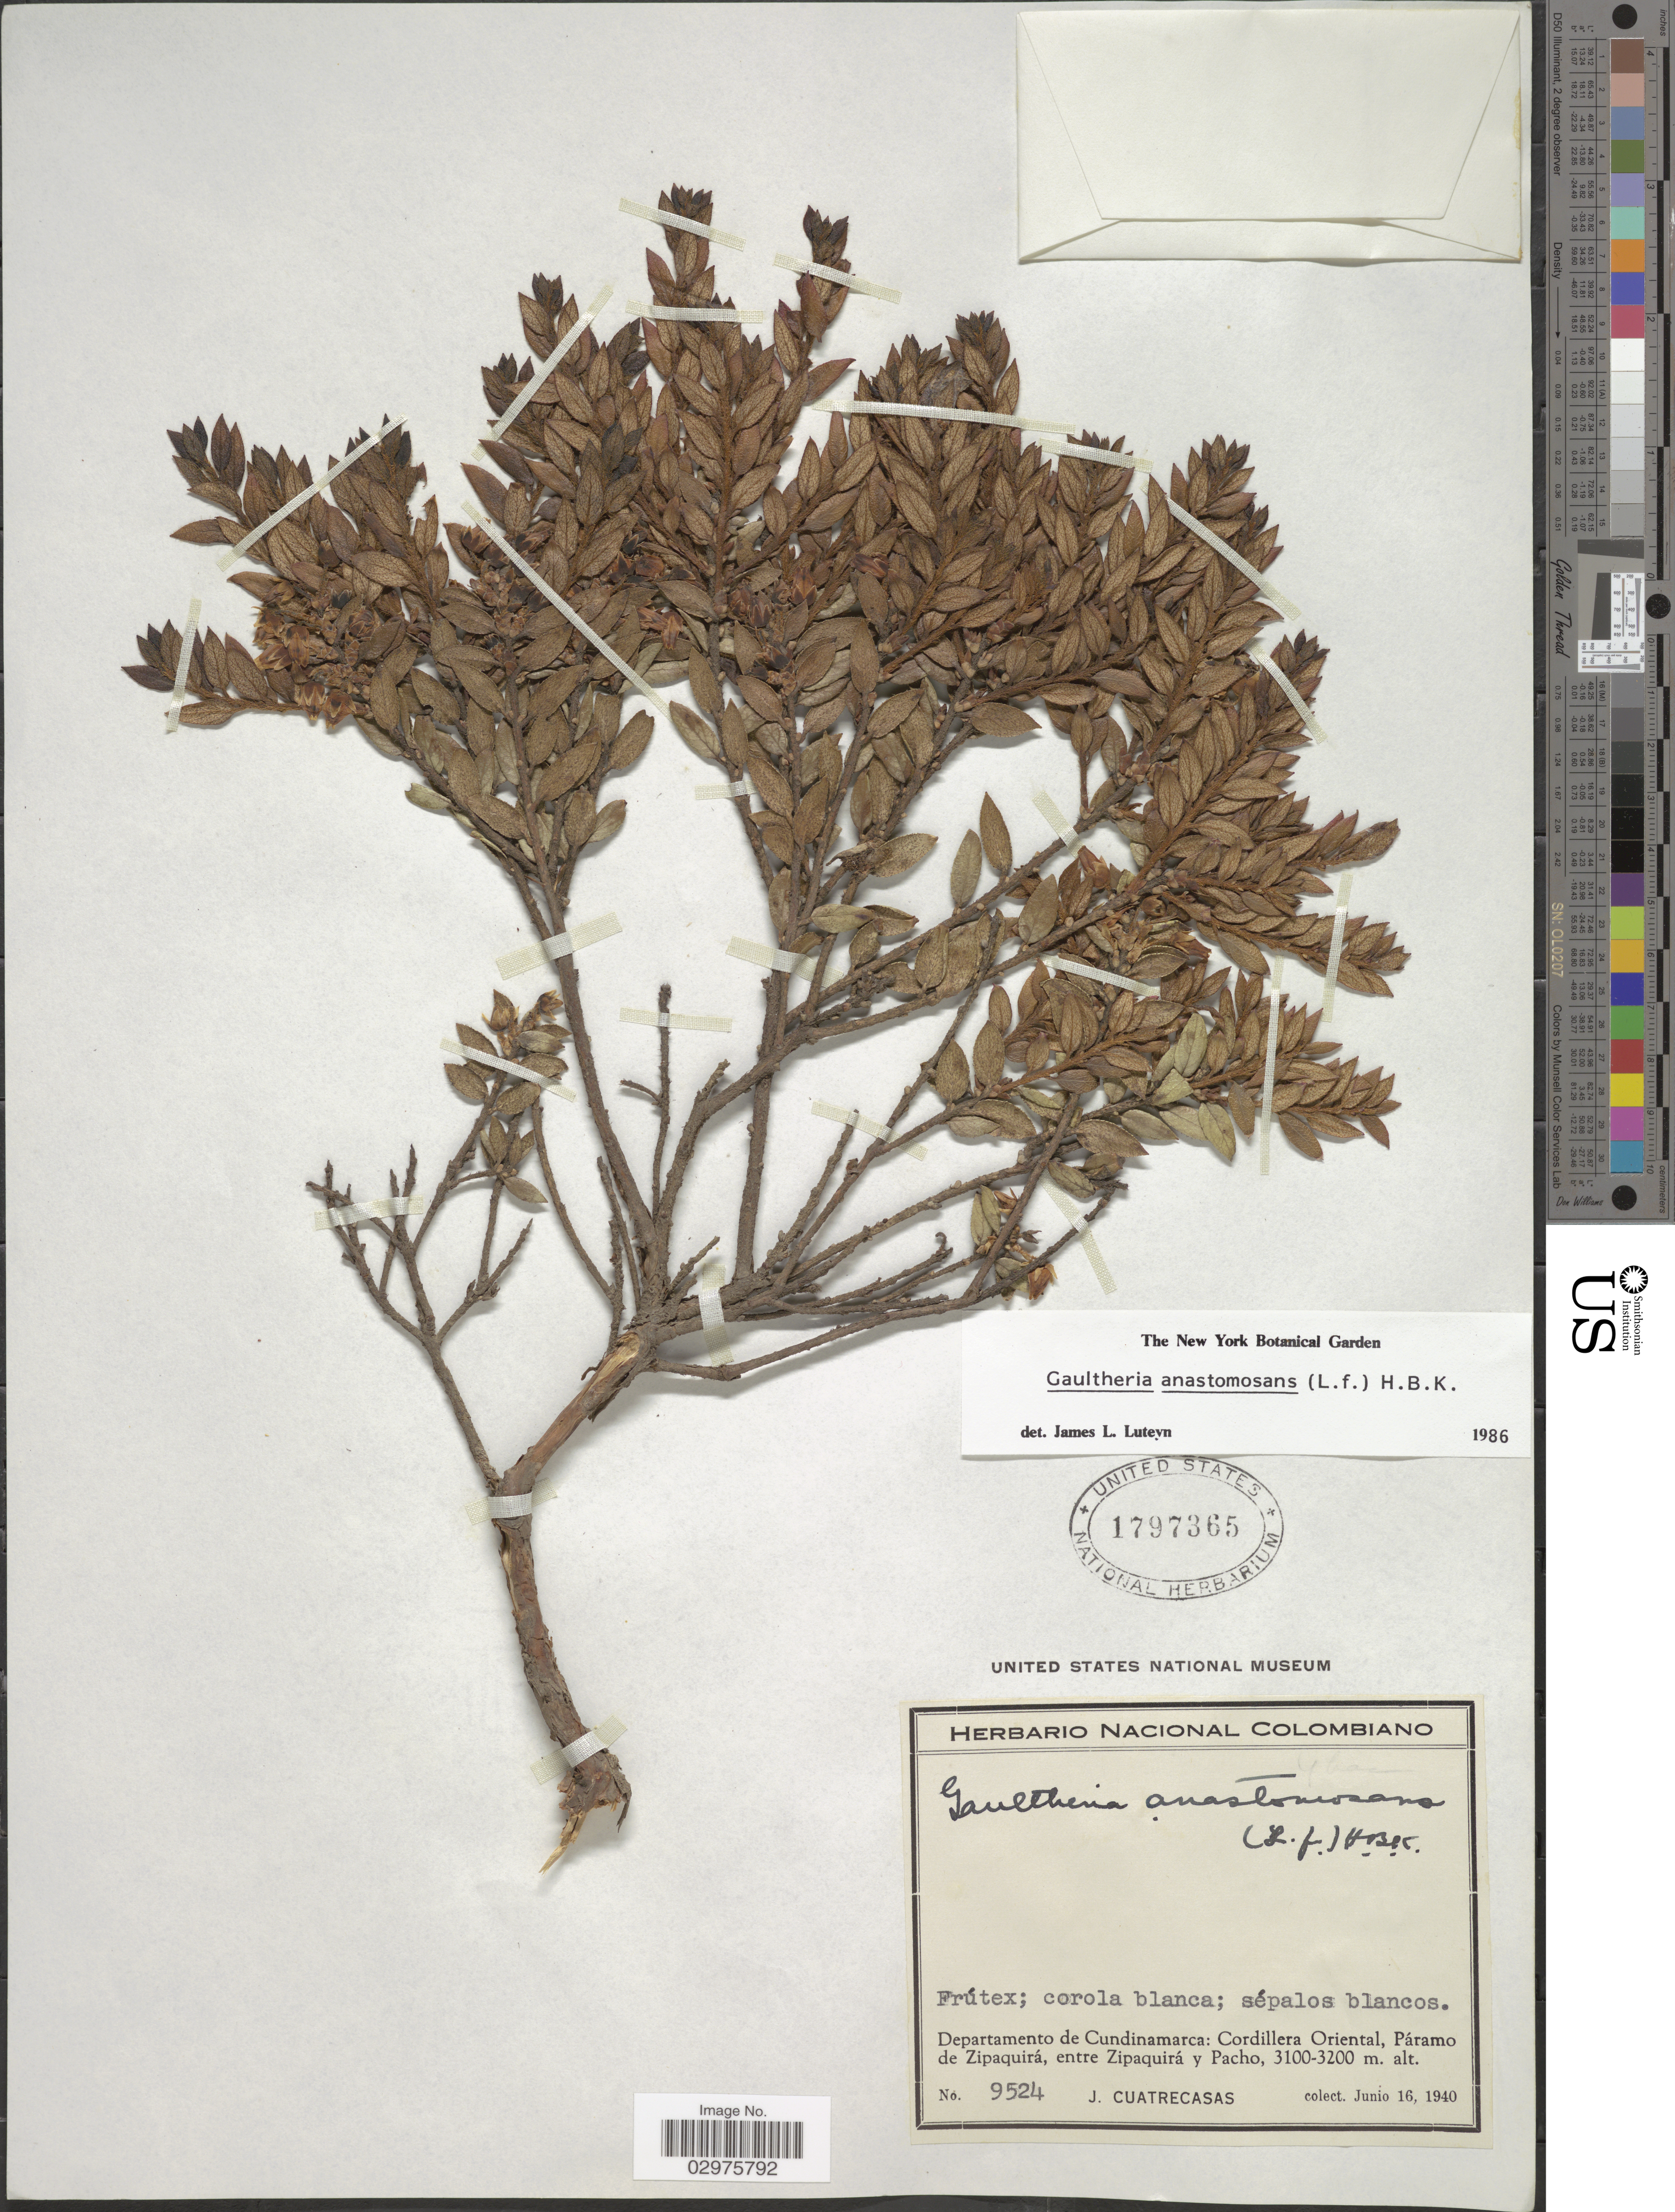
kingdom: Plantae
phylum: Tracheophyta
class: Magnoliopsida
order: Ericales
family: Ericaceae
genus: Gaultheria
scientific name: Gaultheria anastomosans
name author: (L. f.) Kunth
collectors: J. Cuatrecasas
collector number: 9524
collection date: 1940-06-16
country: Colombia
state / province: Cundinamarca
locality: Departamento de Cundinamarca: Cordillera Oriental, Páramo de Zipaquirá, entre Zipaquirá y Pacho.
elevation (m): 3100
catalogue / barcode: US 1797365